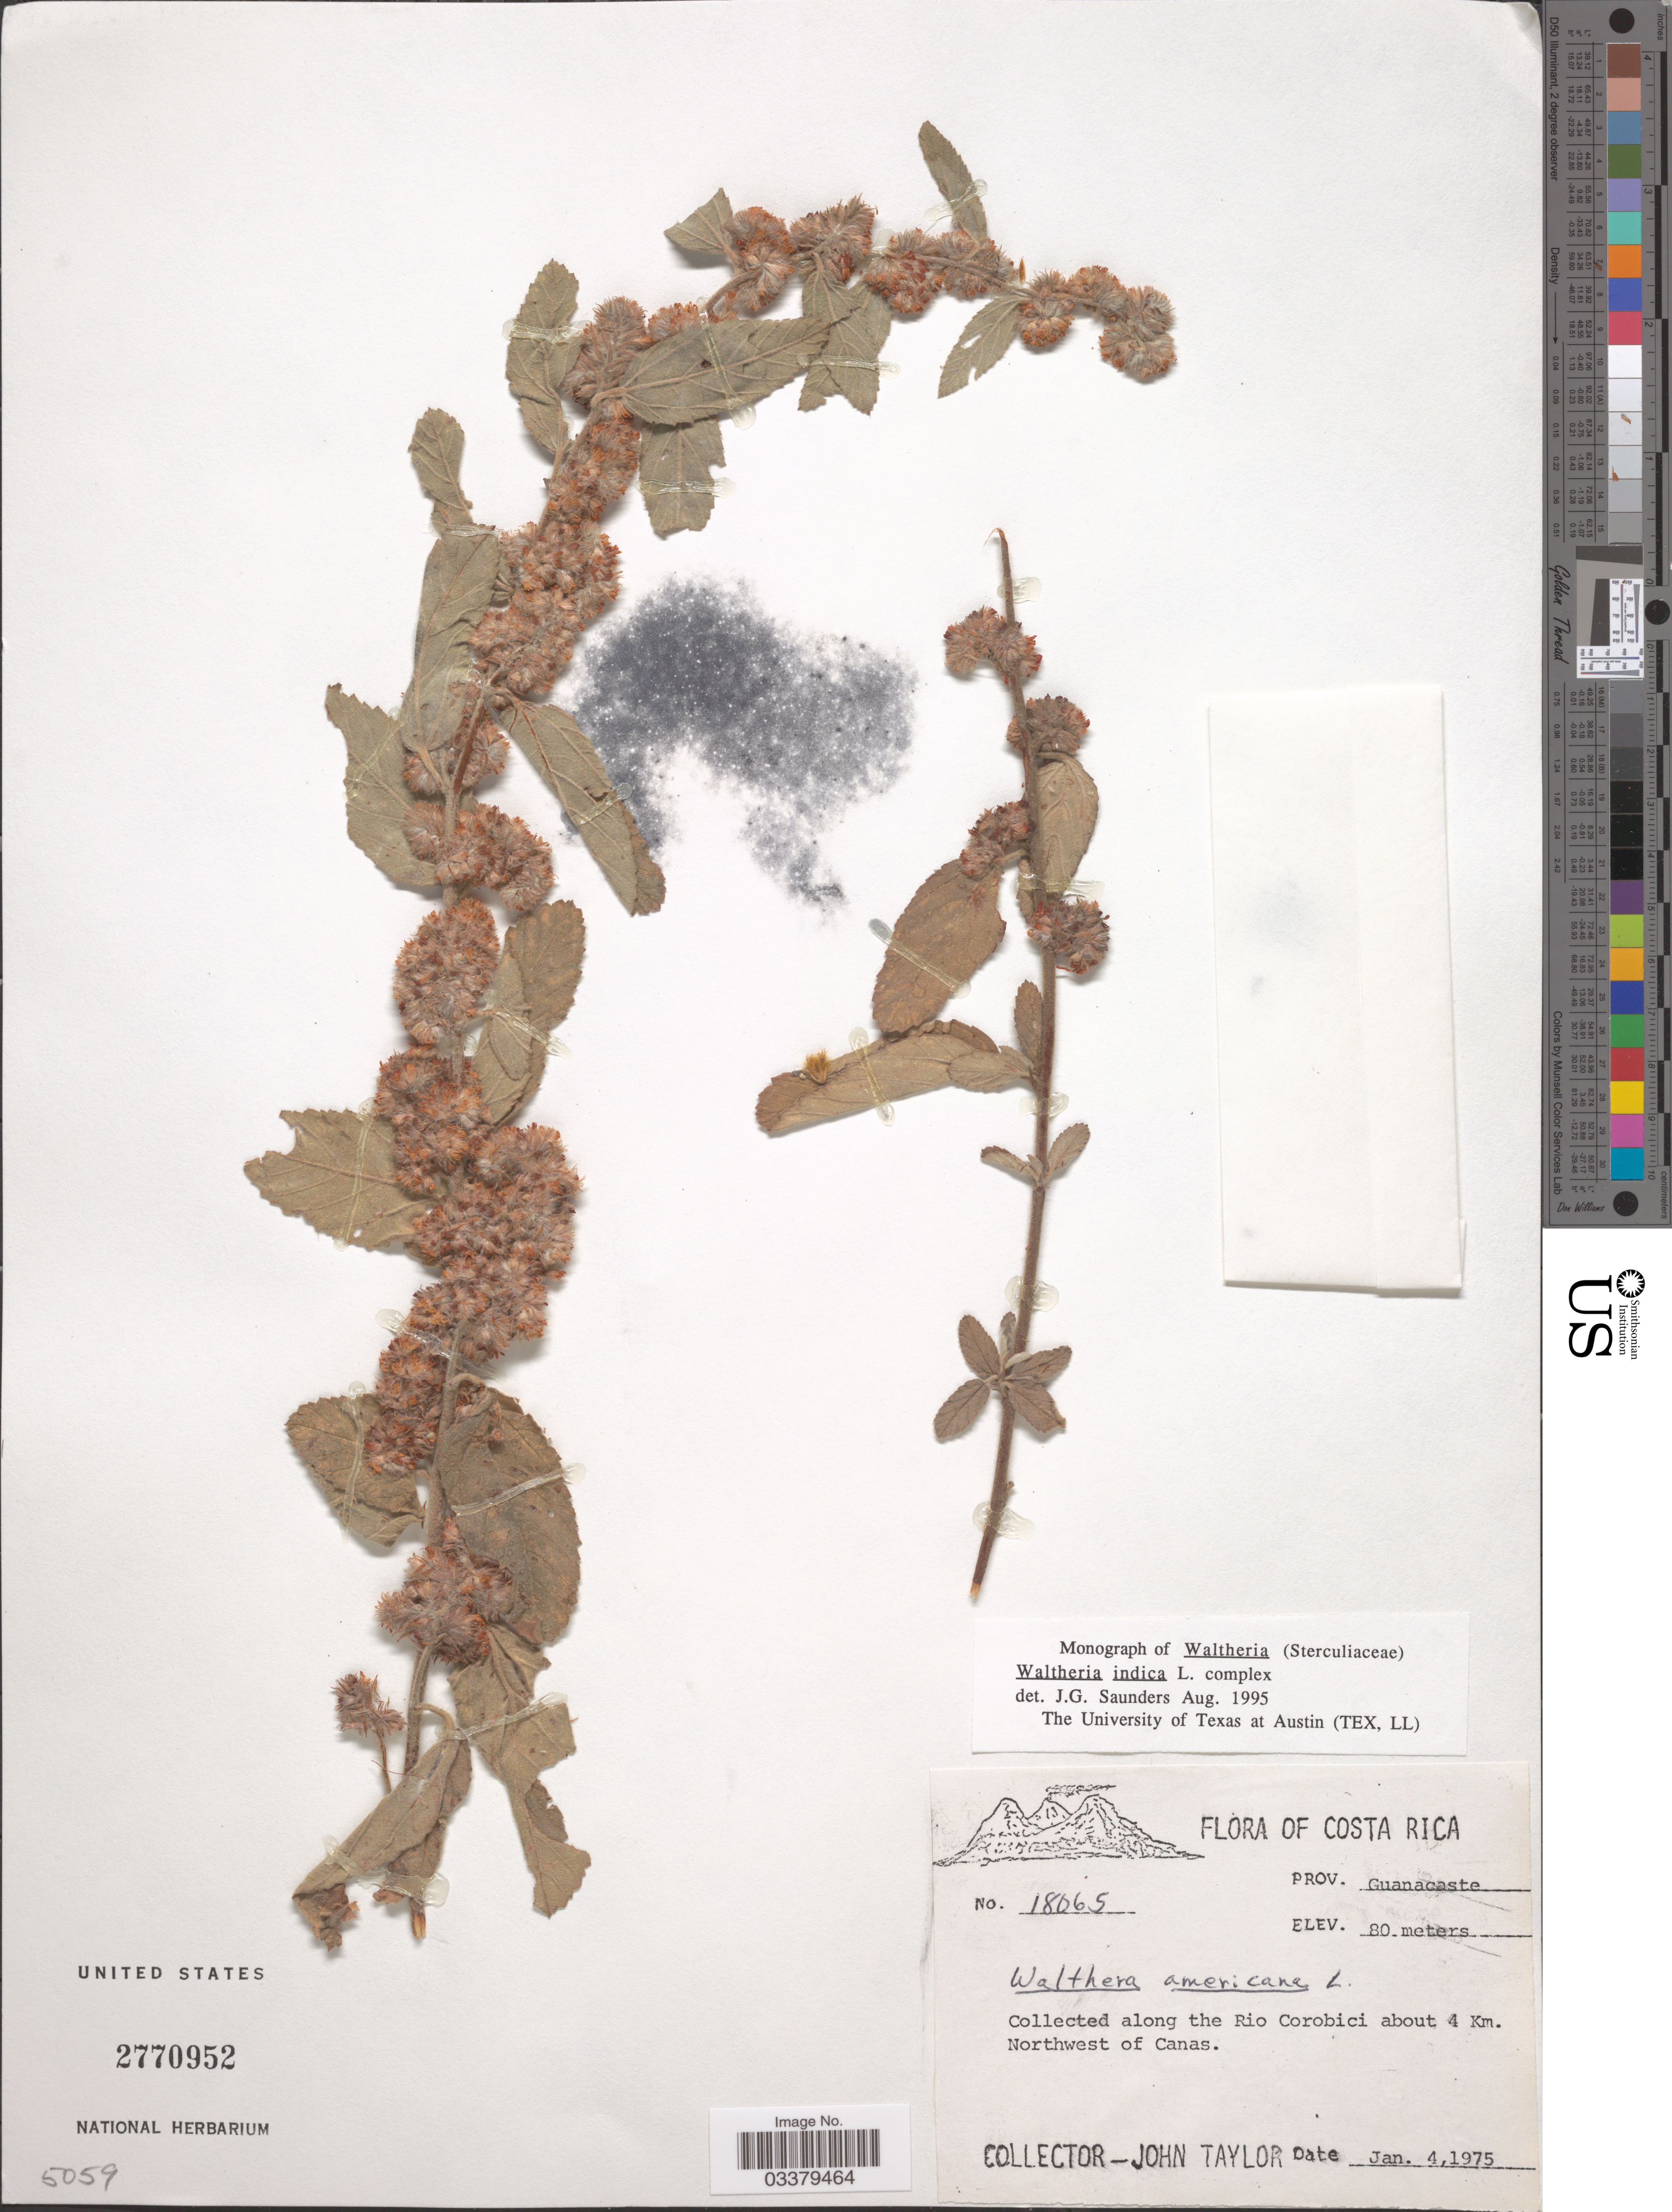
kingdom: Plantae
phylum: Tracheophyta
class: Magnoliopsida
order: Malvales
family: Malvaceae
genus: Waltheria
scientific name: Waltheria indica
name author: L.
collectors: J. Taylor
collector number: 18065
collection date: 1975-01-04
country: Costa Rica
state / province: Guanacaste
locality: Along the Rio Corobici about 4 Km. Northwest of Canas.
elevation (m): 80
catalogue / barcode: US 2770952